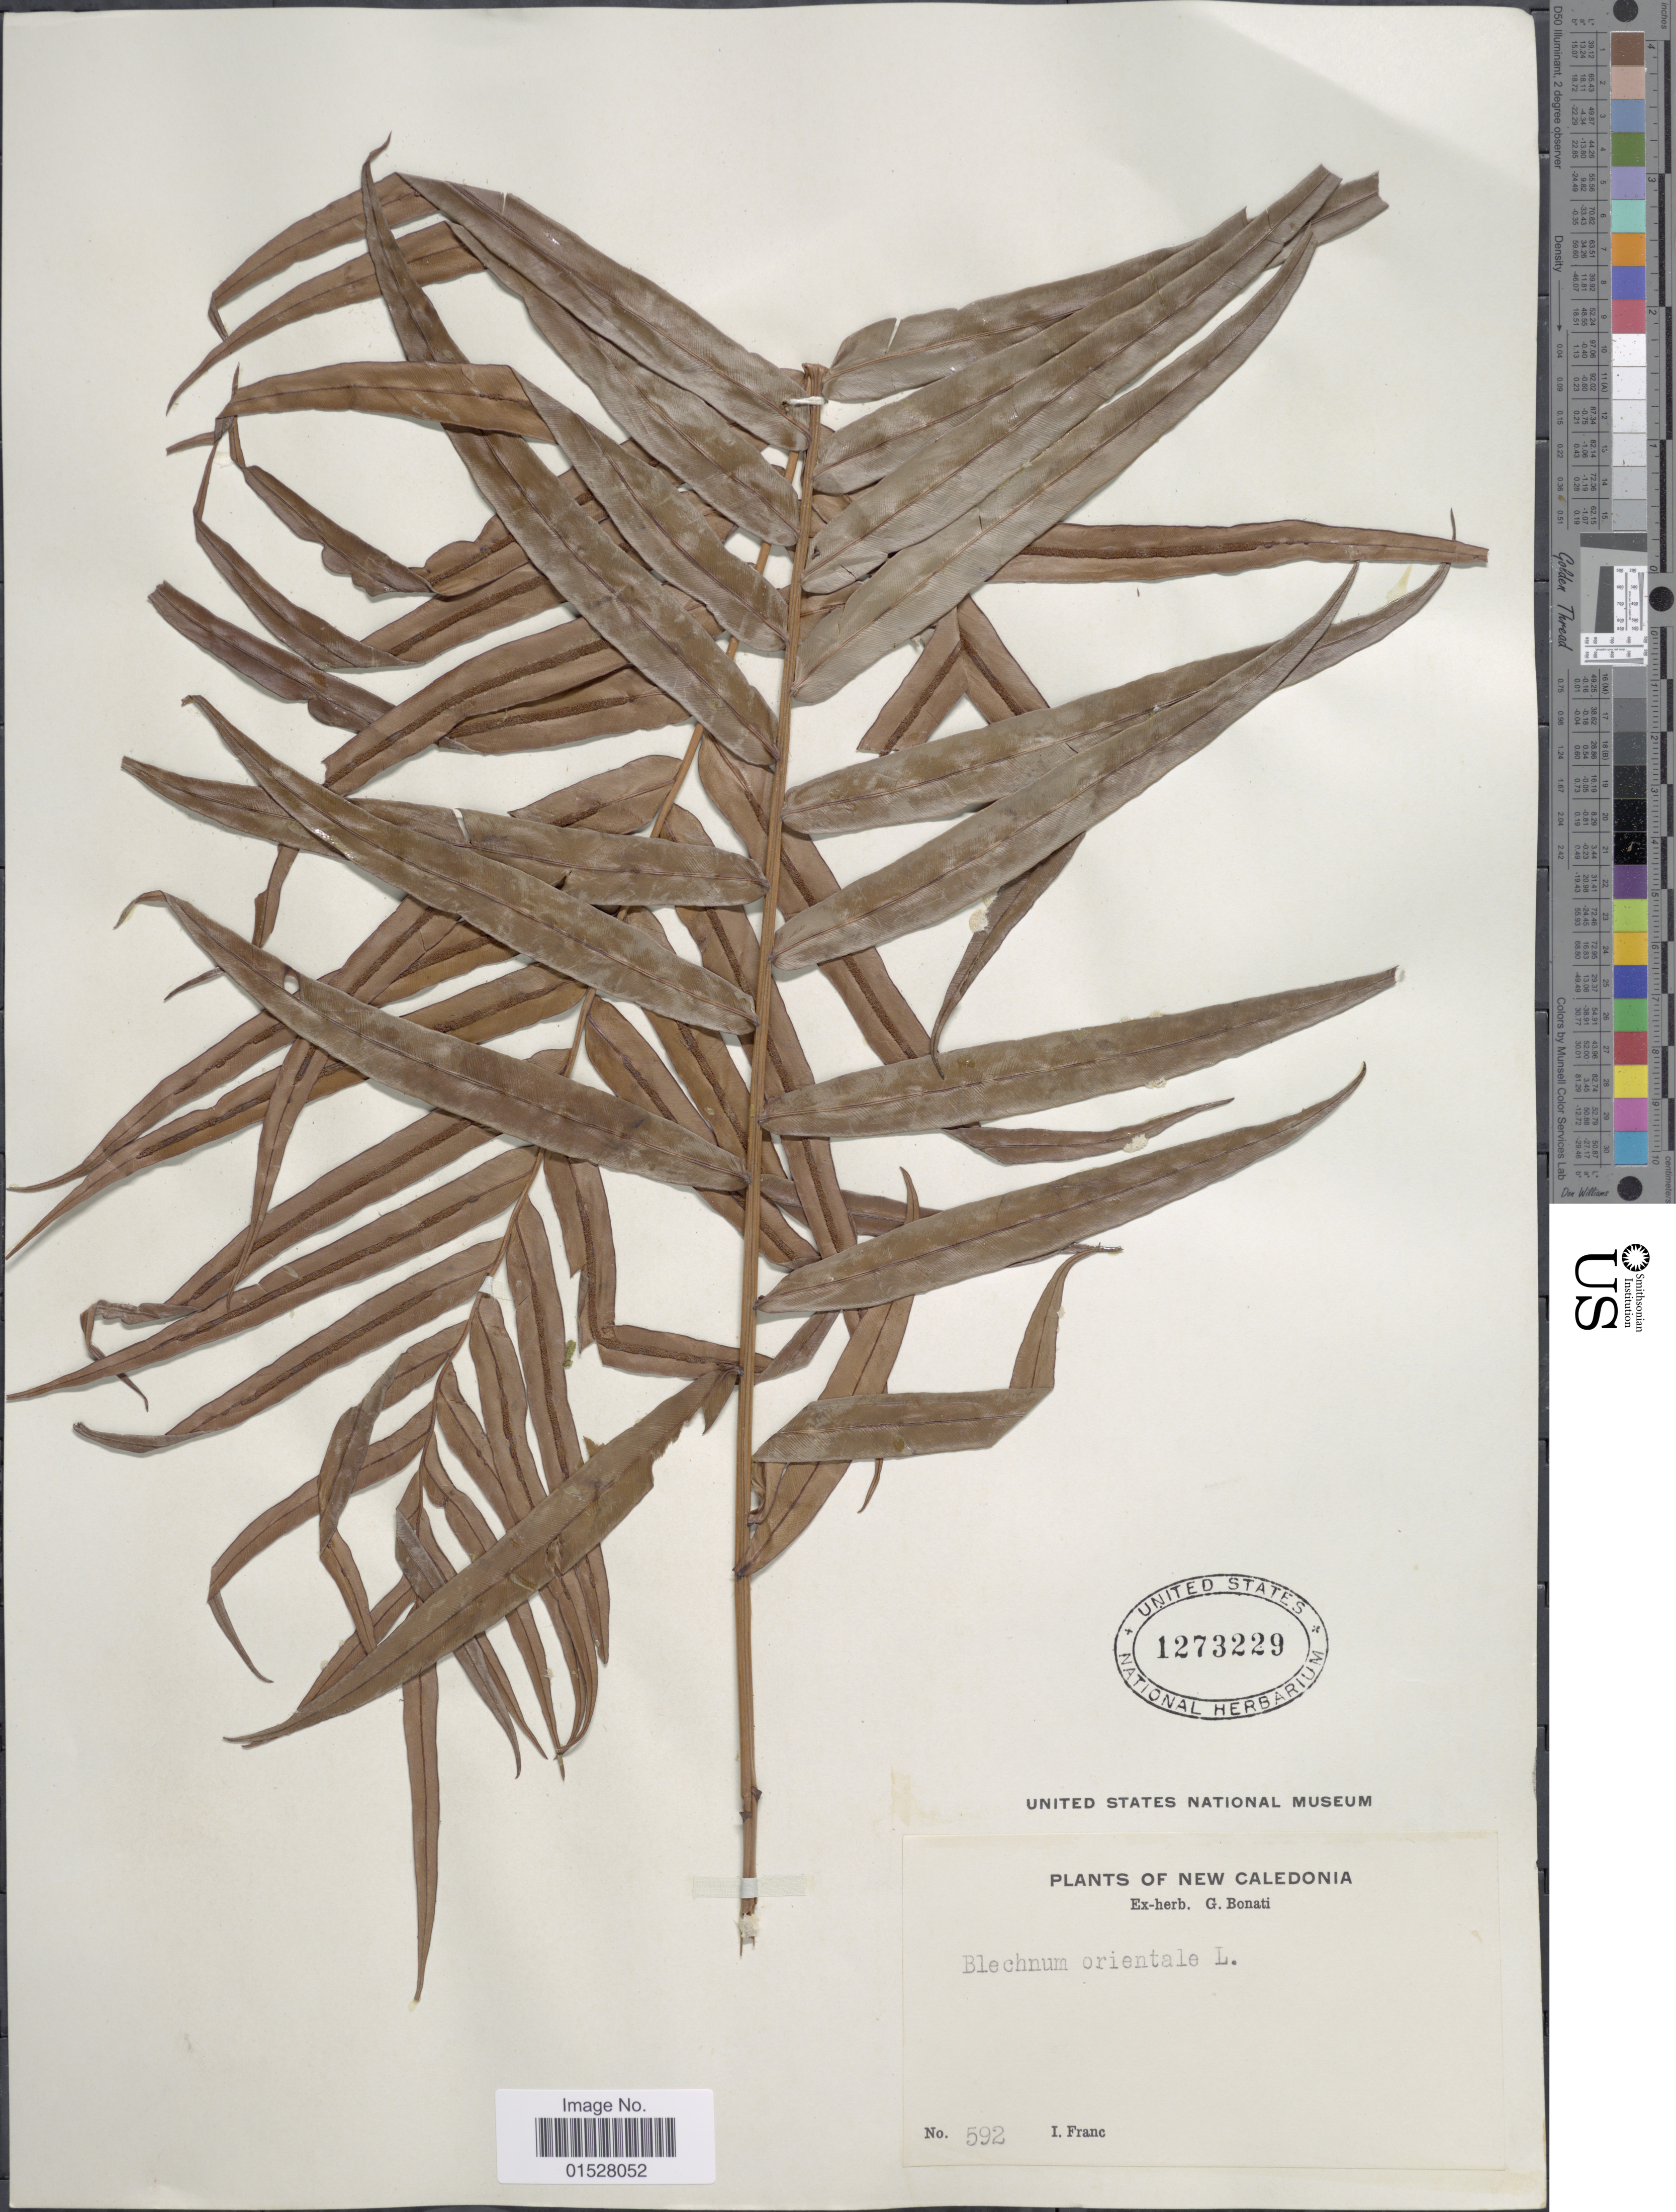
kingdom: Plantae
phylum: Tracheophyta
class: Polypodiopsida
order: Polypodiales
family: Blechnaceae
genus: Blechnum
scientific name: Blechnum orientale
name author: L.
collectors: I. Franc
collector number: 592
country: New Caledonia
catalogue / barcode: US 1273229